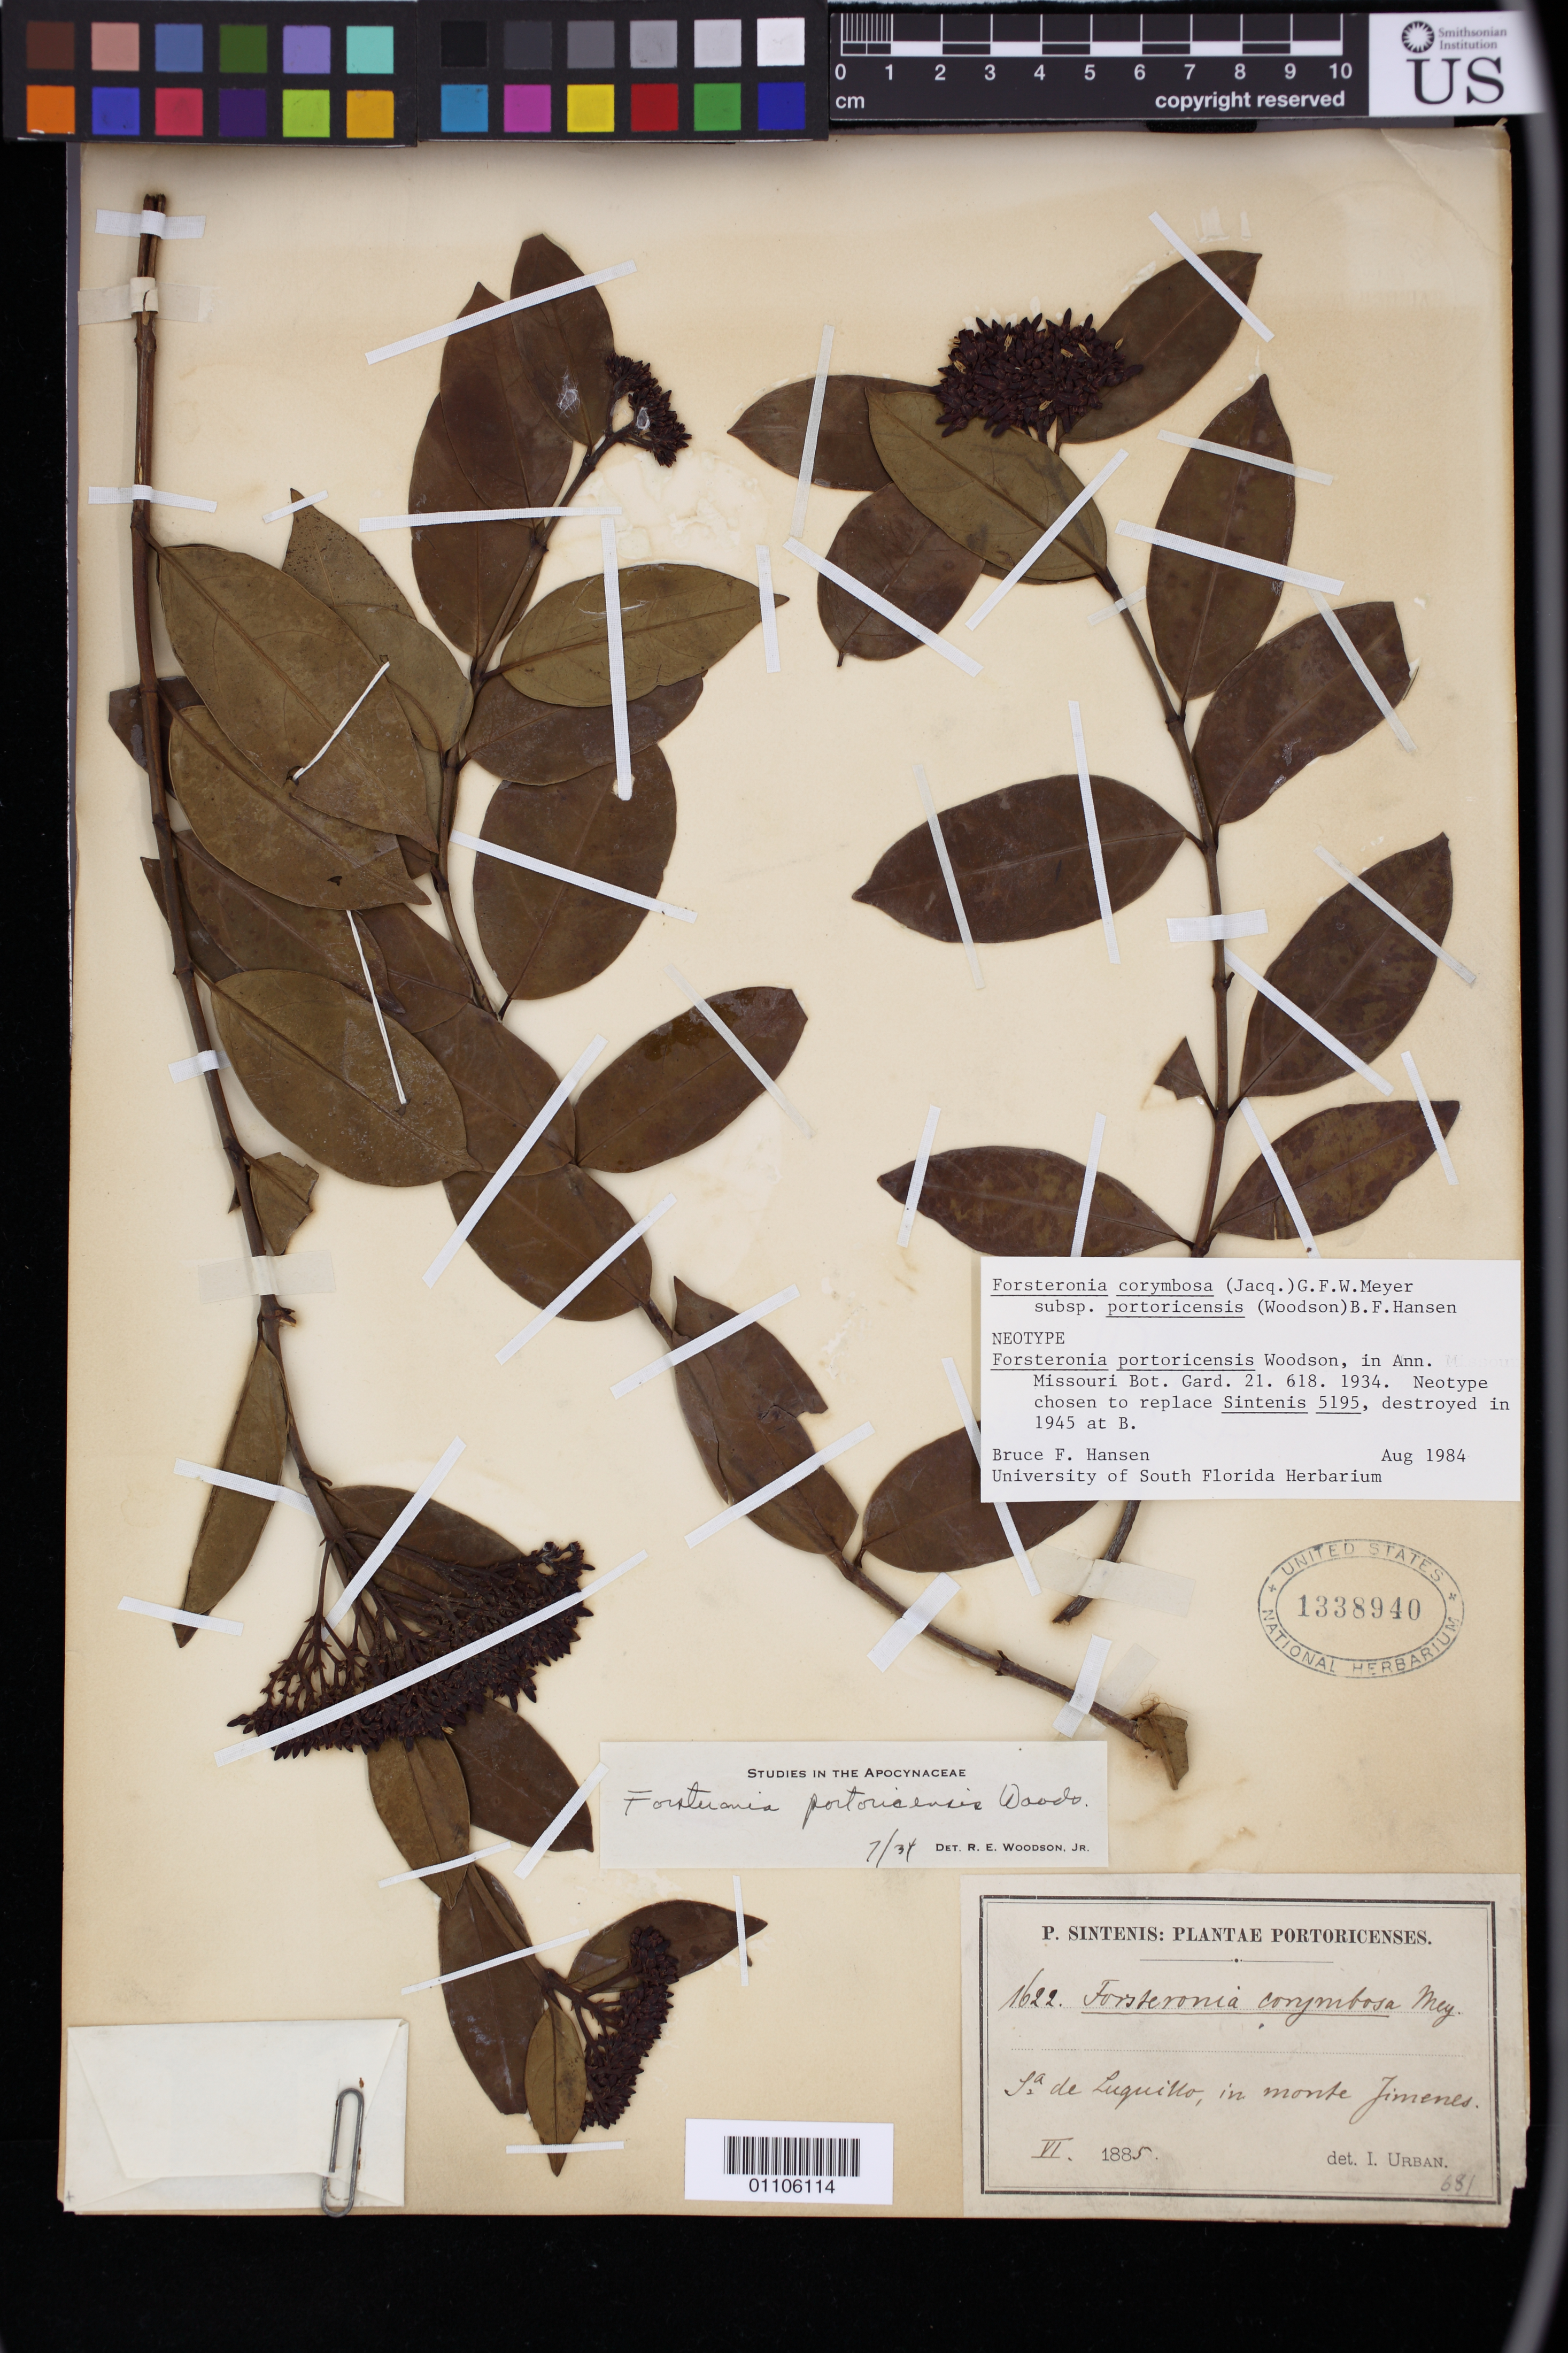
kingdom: Plantae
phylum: Tracheophyta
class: Magnoliopsida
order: Gentianales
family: Apocynaceae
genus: Forsteronia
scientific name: Forsteronia portoricensis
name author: Woodson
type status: Lectotype; Original Material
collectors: P. Sintenis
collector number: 1622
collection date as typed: Jun 1885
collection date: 1885-06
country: Puerto Rico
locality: Sierra de Luquillo, in monte Jimenes.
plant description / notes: Replaces the type (and only collection explicitly cited in protologue), Sintenis 5195. Annotated (1984) and cited (2007) as "neotype" but part of Woodson's (uncited, but annotated) original material and correctly a lectotype (ICBN 9.3, 9.12).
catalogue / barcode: US 1338940